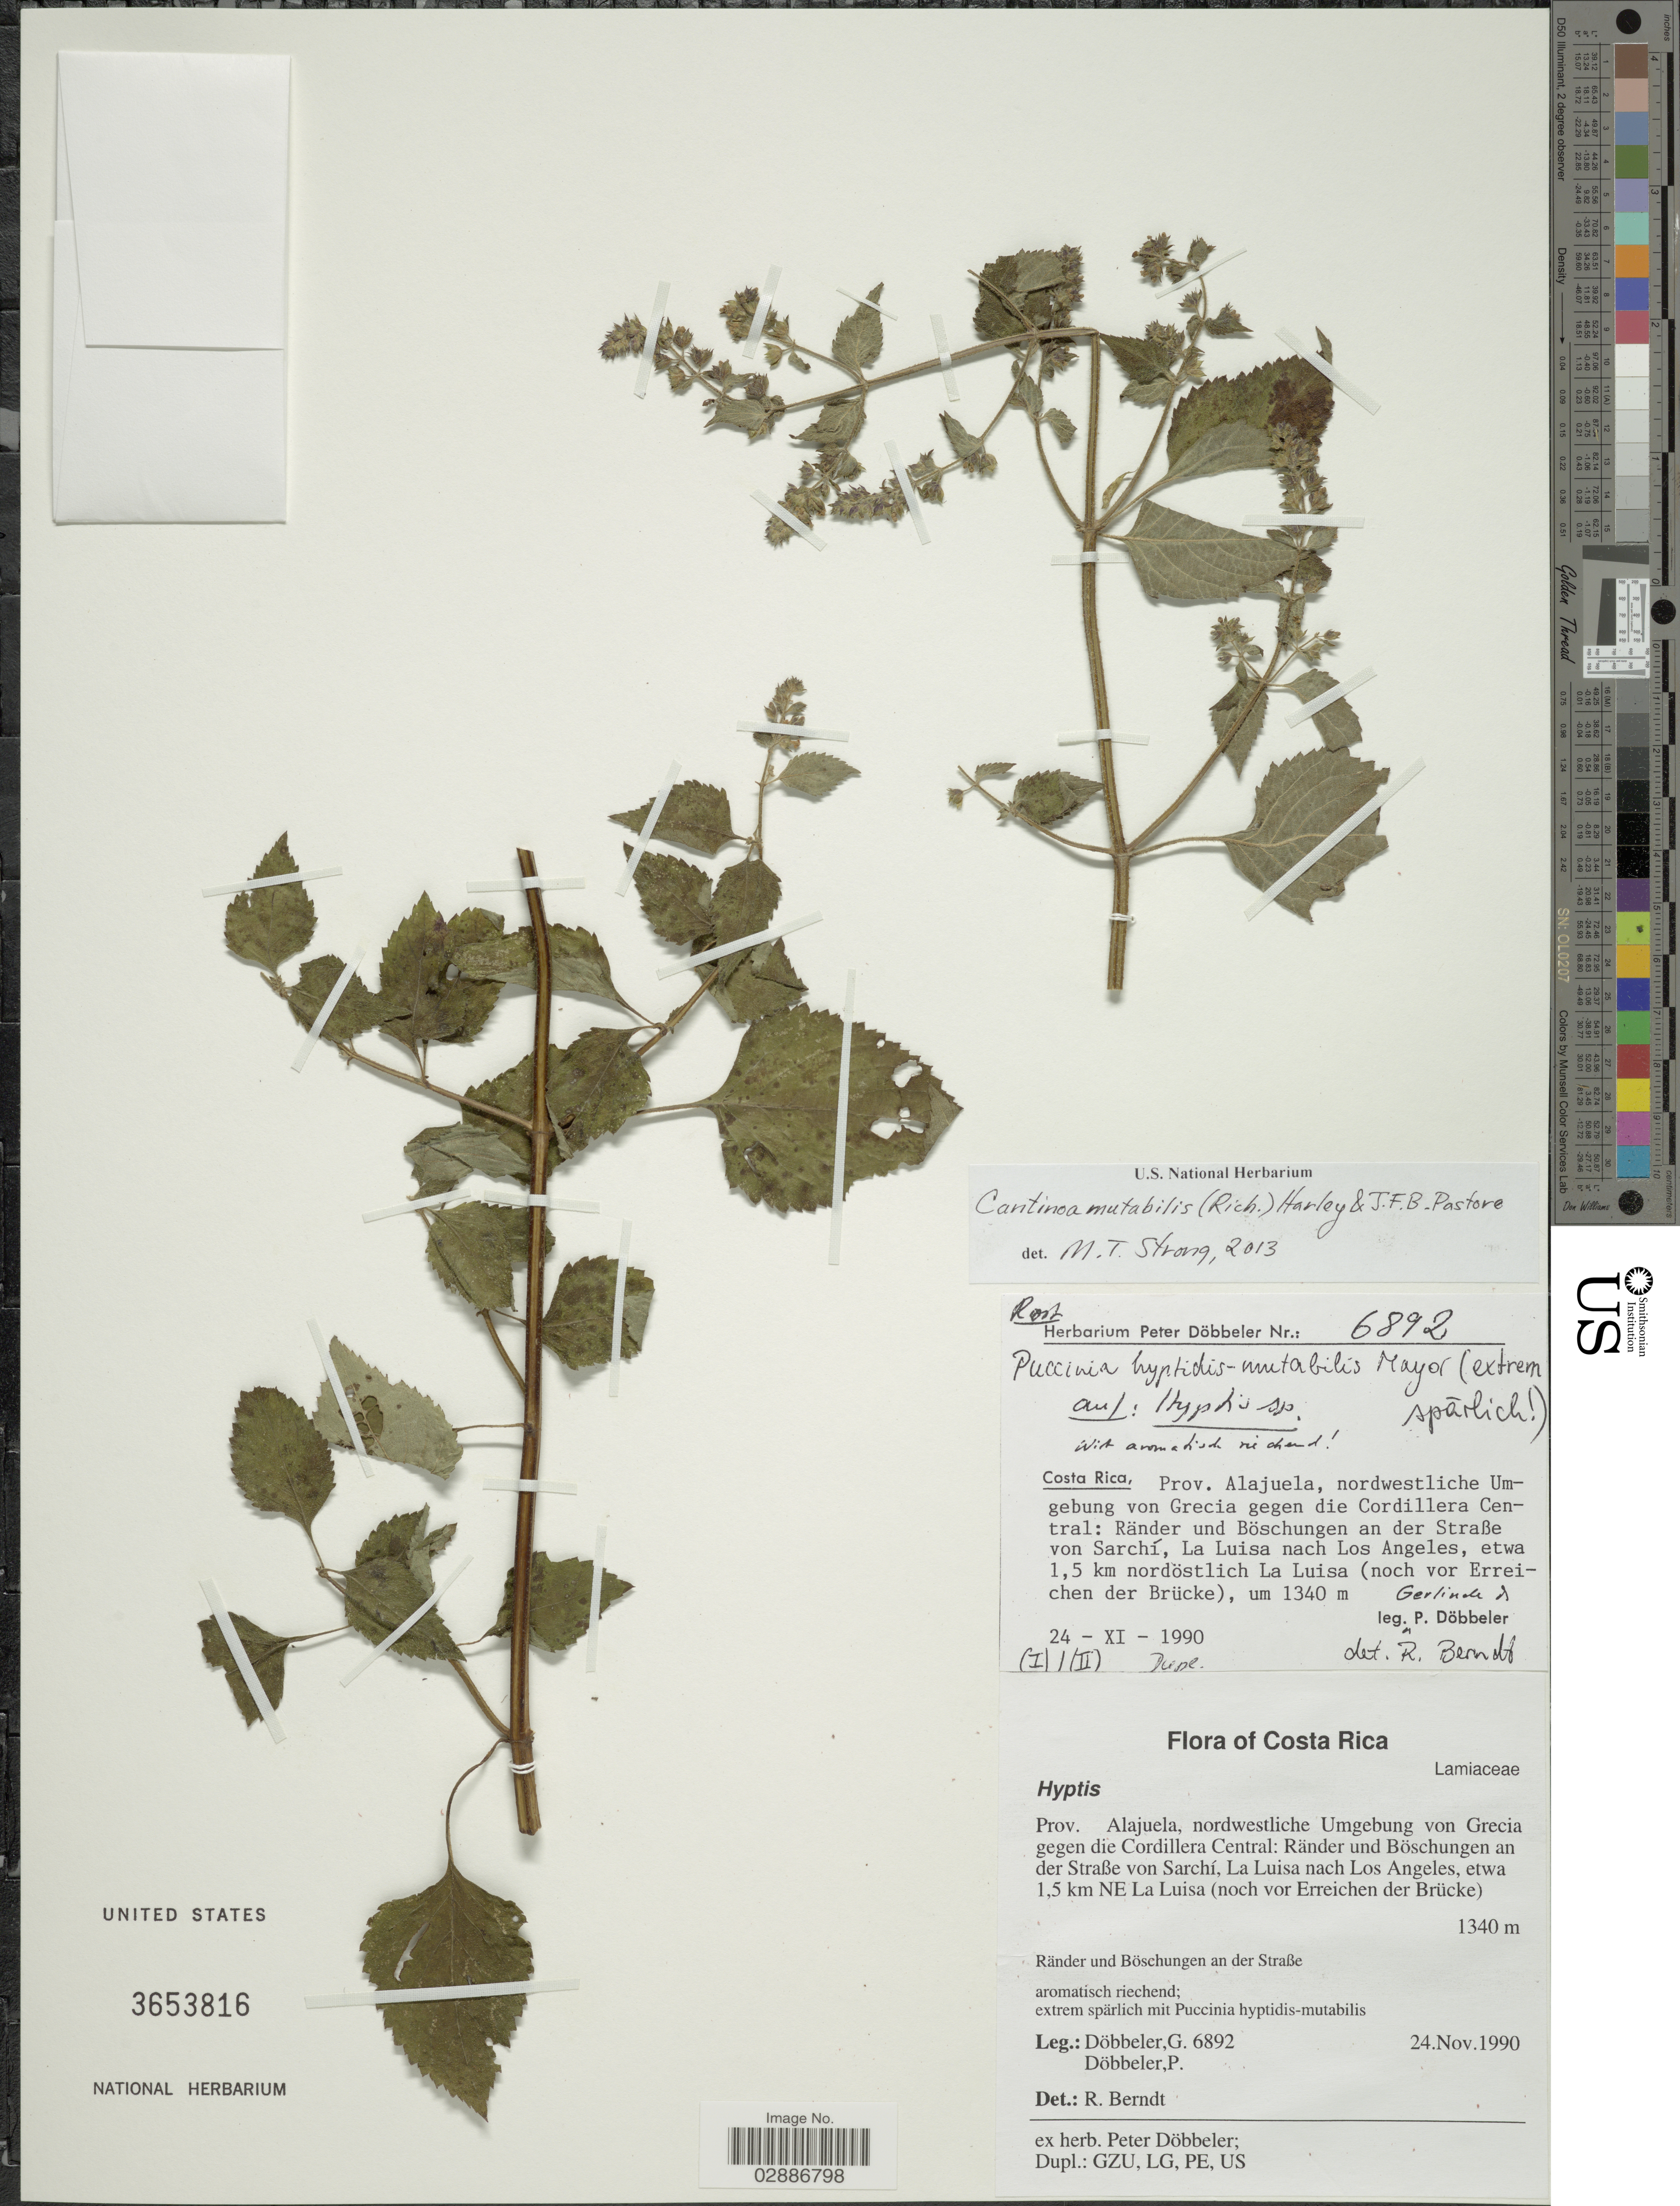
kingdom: Plantae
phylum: Tracheophyta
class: Magnoliopsida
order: Lamiales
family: Lamiaceae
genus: Cantinoa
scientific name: Cantinoa mutabilis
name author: (Rich.) Harley & J.F.B. Pastore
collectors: G. Döbbeler & P. Dobbeler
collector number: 6892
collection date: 1990-11-24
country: Costa Rica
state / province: Alajuela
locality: Nordwestliche Umgebung von Grecia gegen die Cordillera Central: Rändler und Böschungen an der Straßí von Sarchí, La Luisa nach Los Angeles, etwa 1,5 km NE La Luisa (noch vor Erreichen der Brücke).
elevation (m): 1340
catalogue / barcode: US 3653816